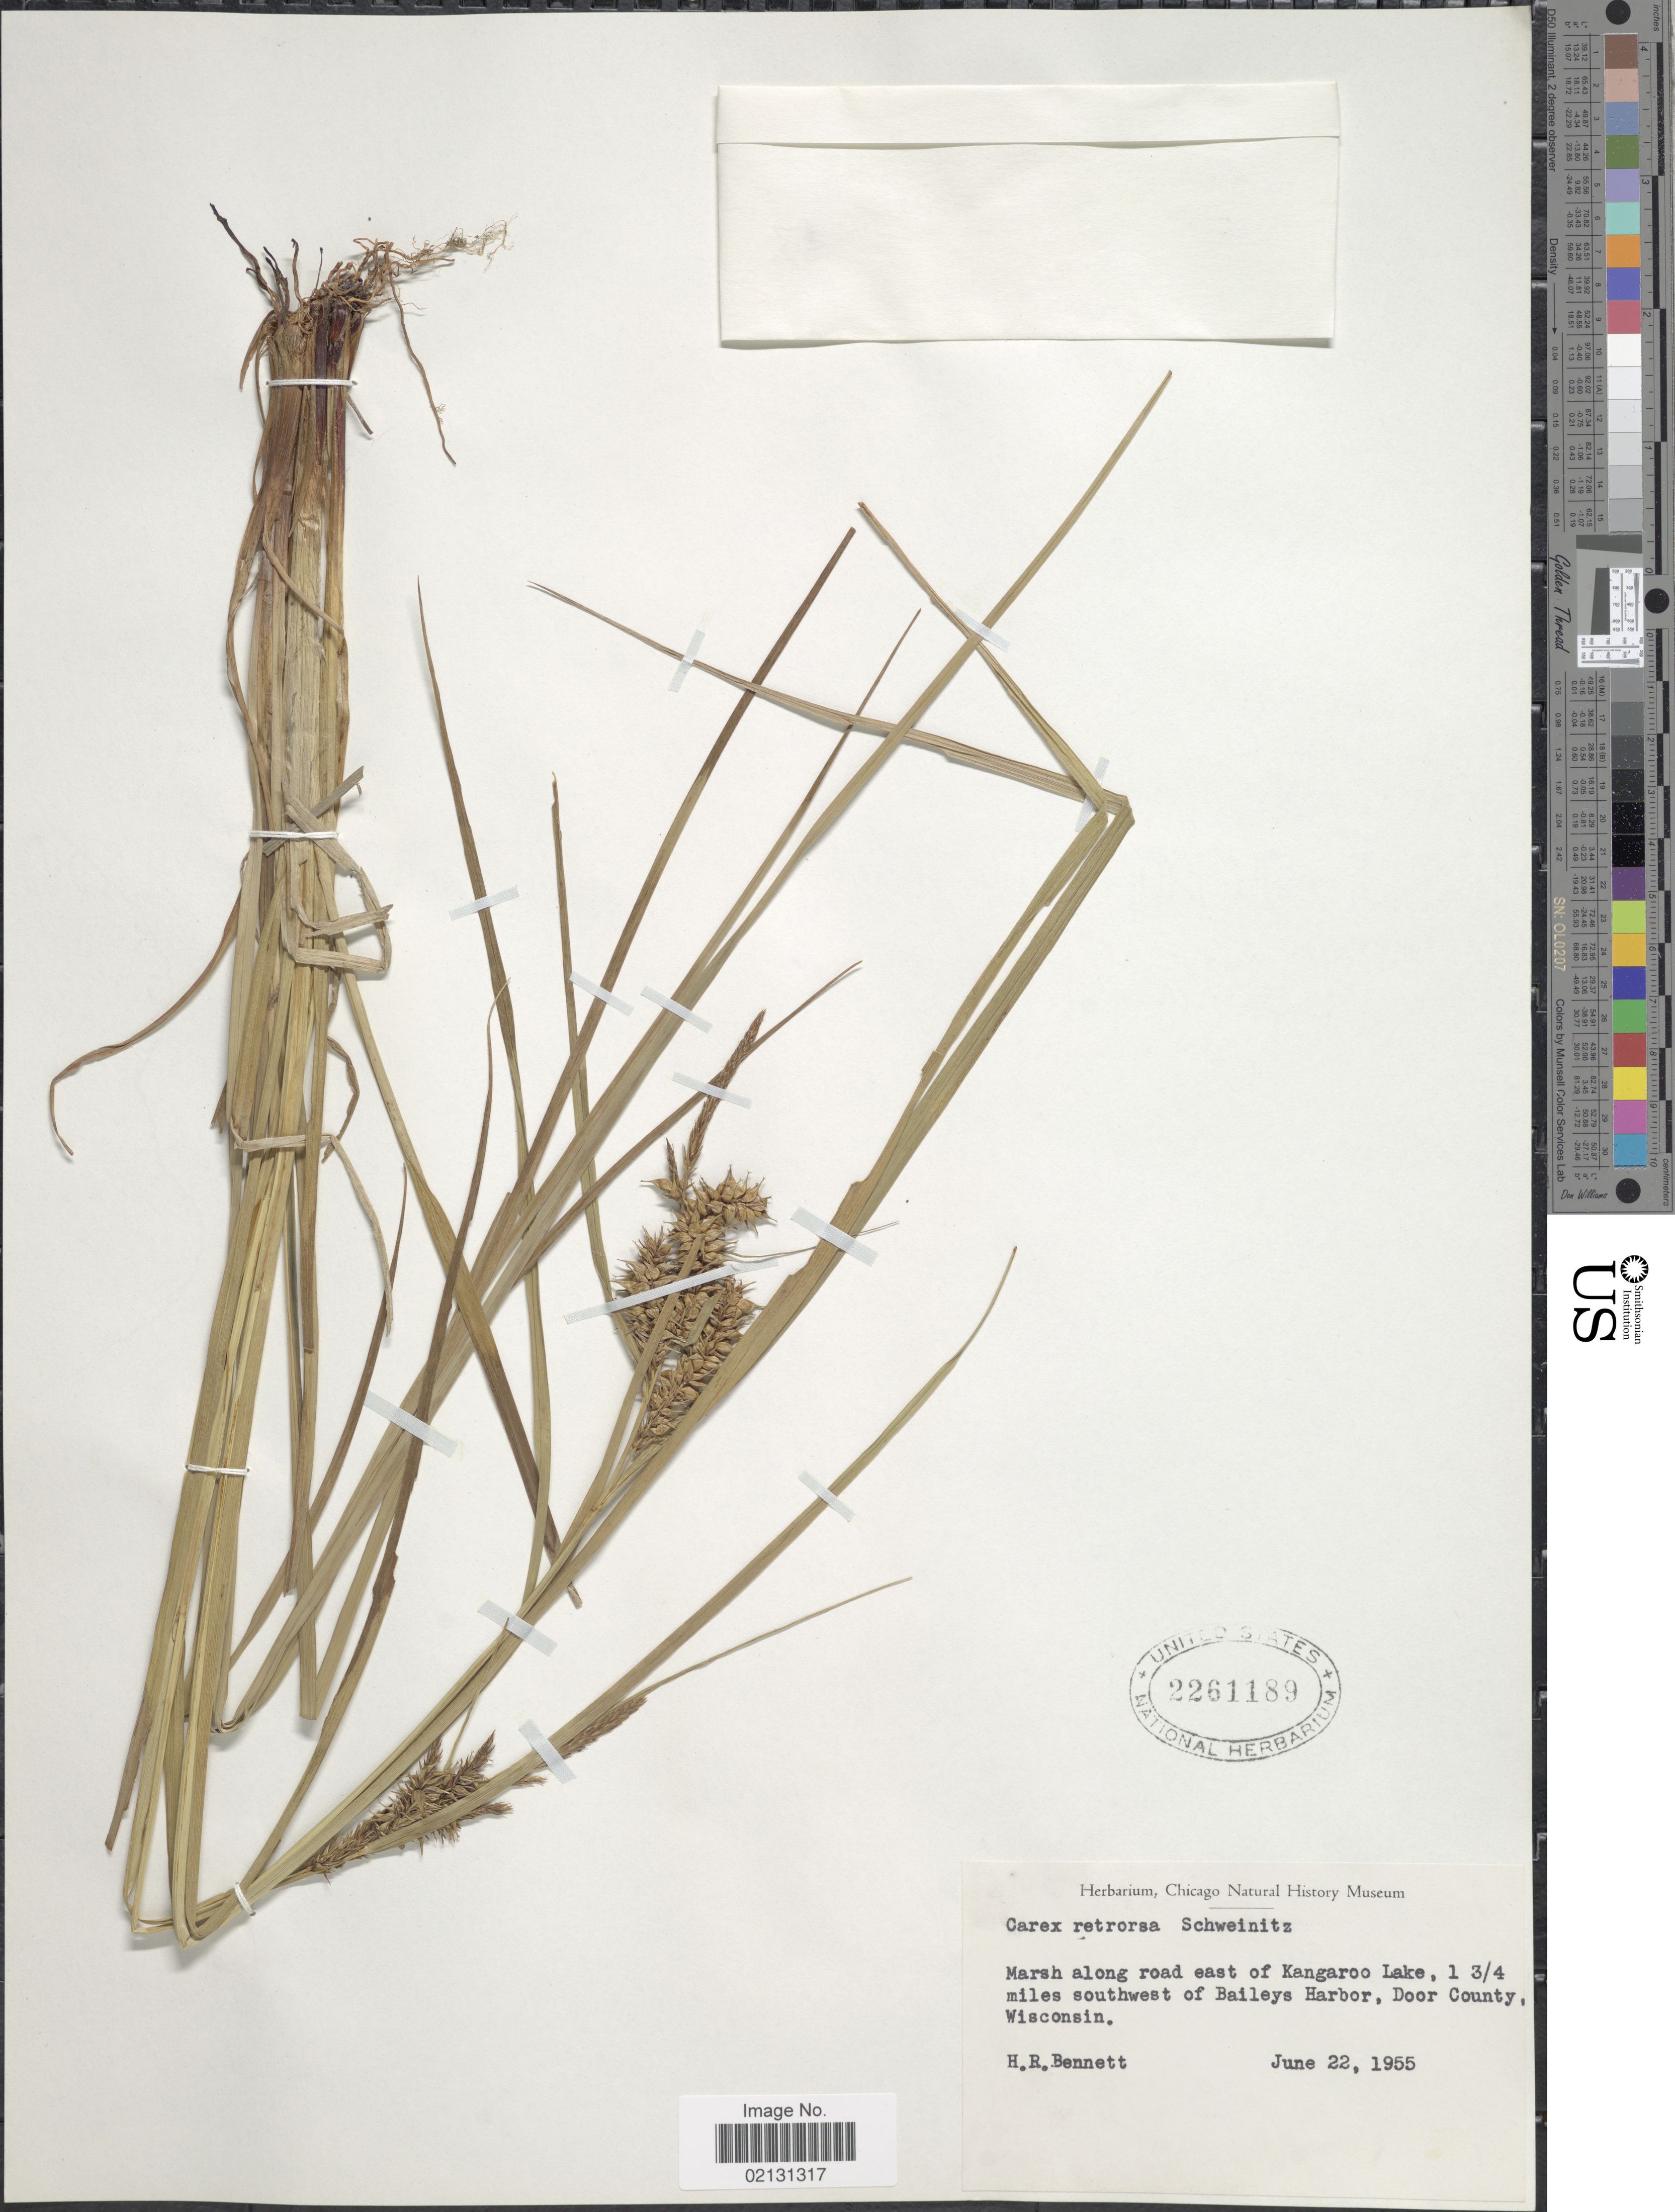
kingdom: Plantae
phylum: Tracheophyta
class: Liliopsida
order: Poales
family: Cyperaceae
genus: Carex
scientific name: Carex retrorsa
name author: Schwein.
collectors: H. R. Bennett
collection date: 1955-06-22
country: United States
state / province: Wisconsin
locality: Marsh along road east of Kangaroo Lake, 1 3/4 miles southwest of Baileys Harbor, Door County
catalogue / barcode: US 2261189